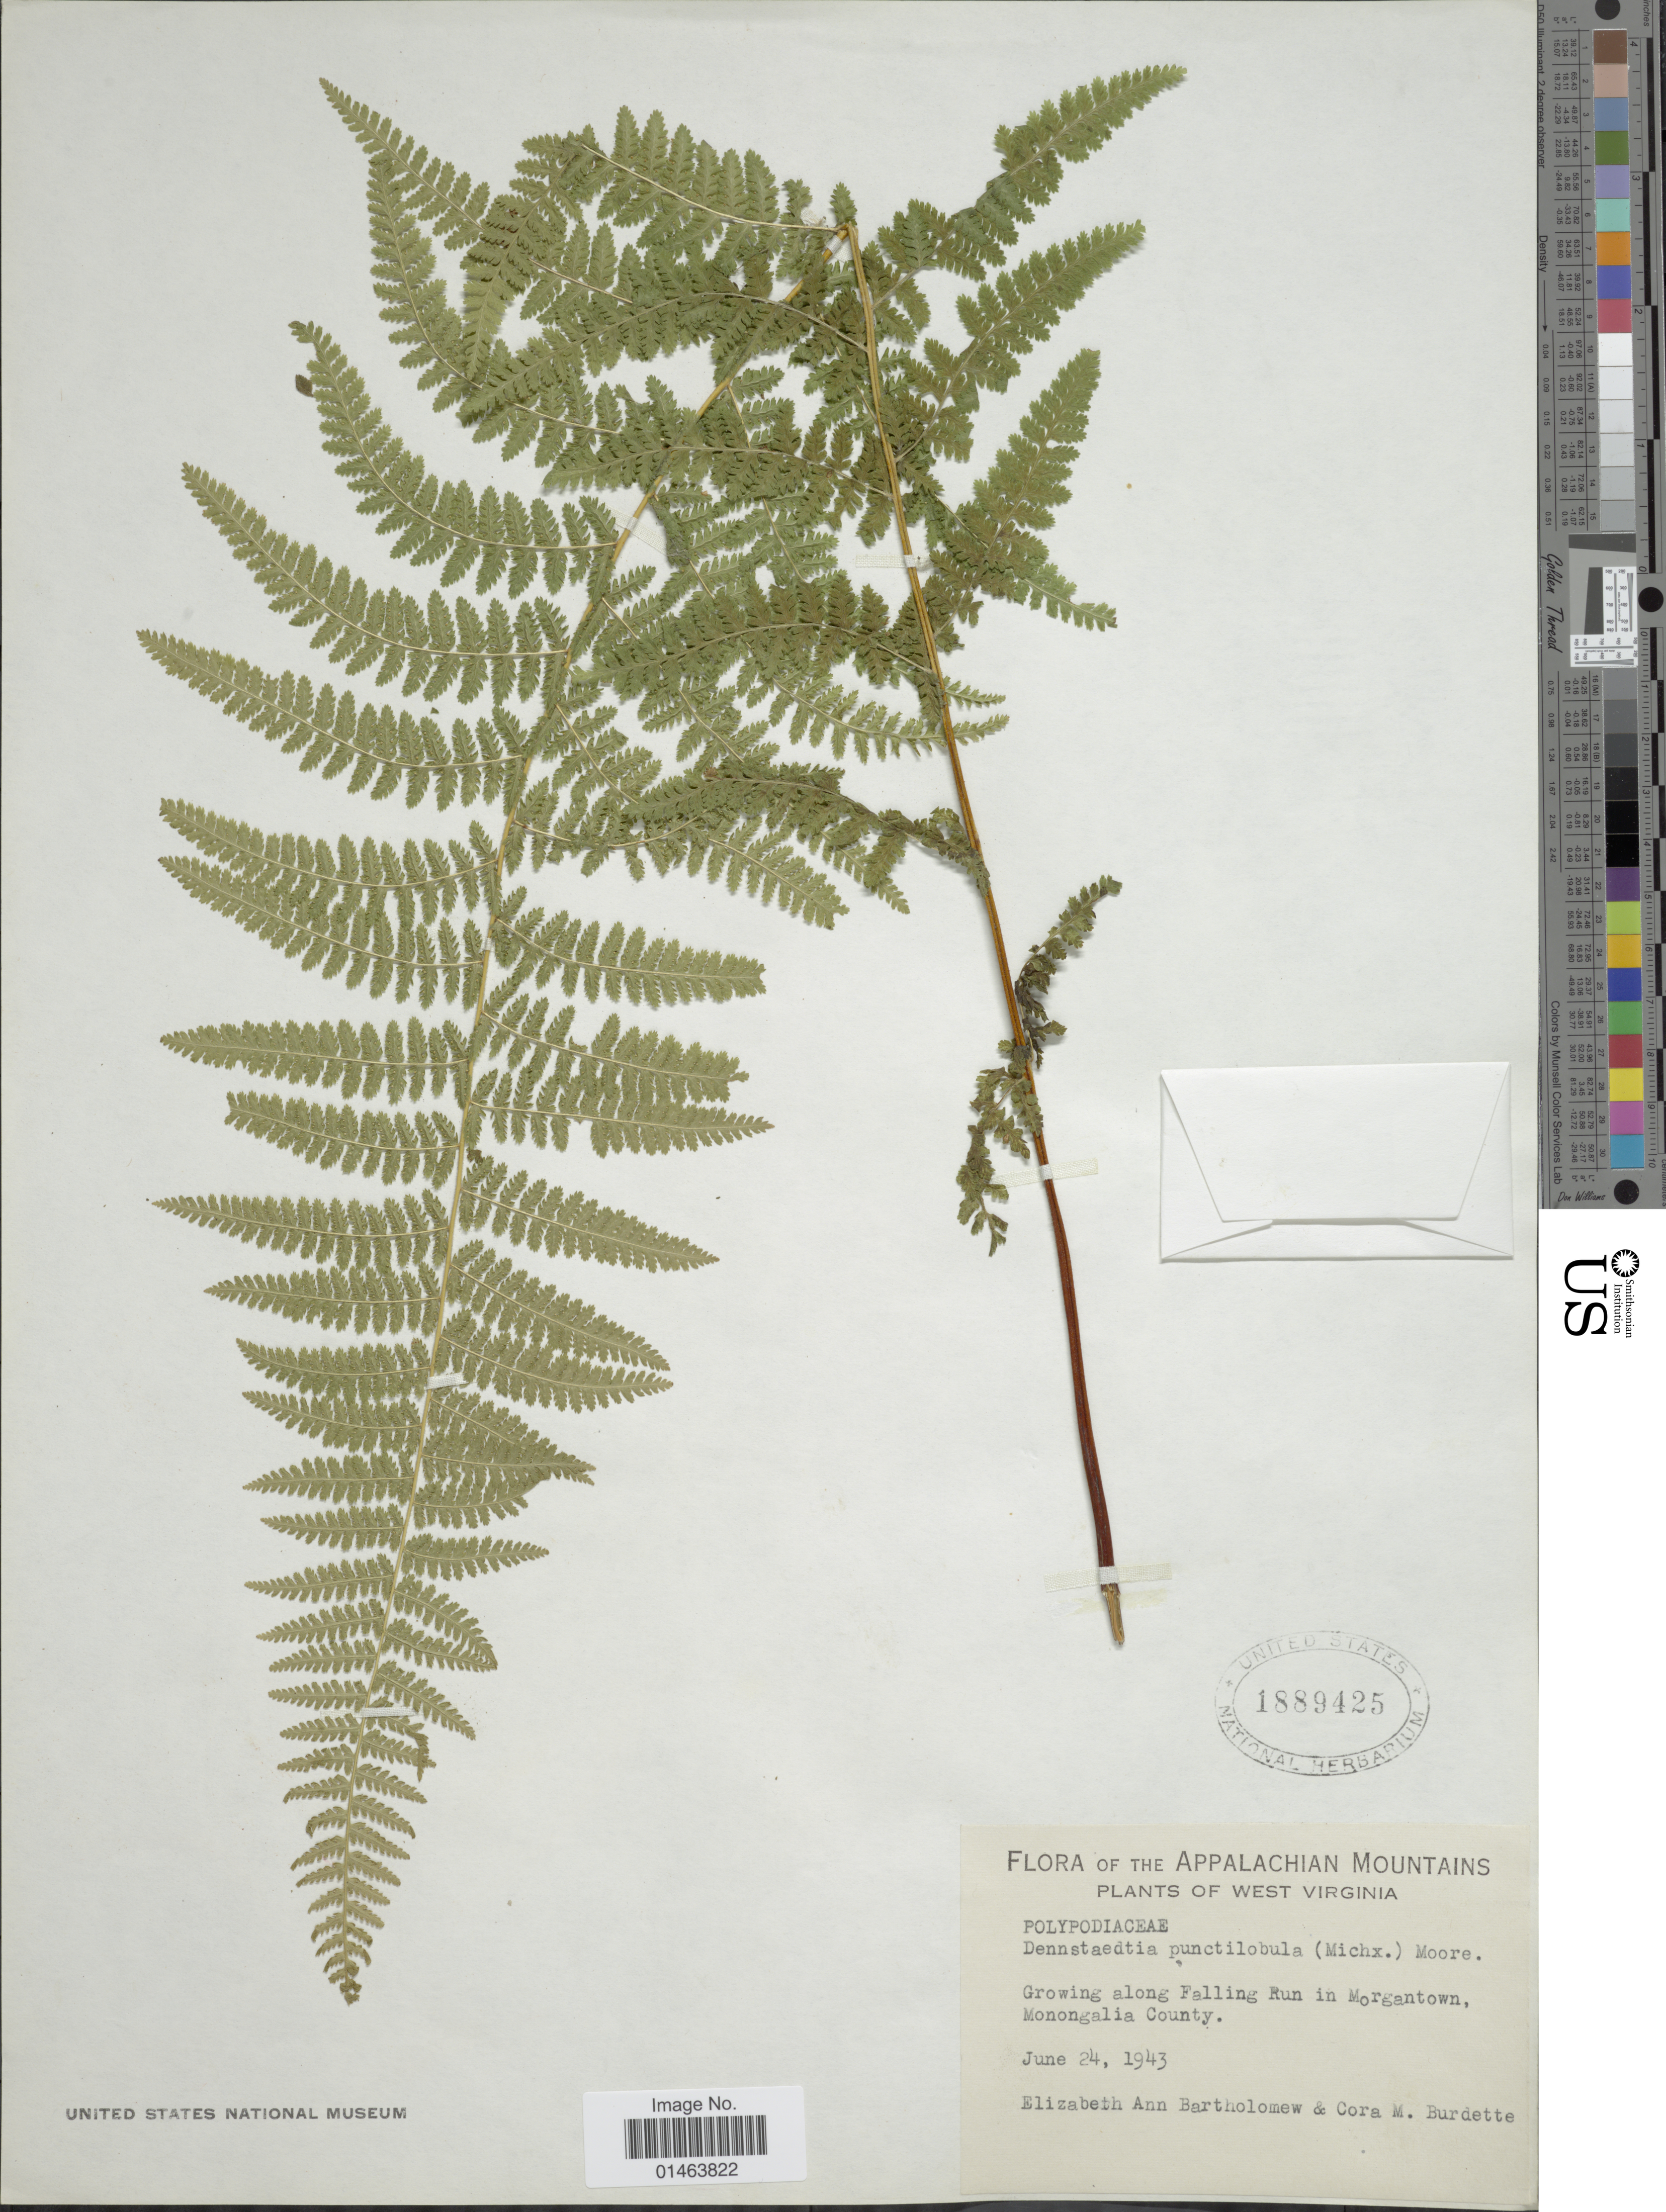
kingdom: Plantae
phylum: Tracheophyta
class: Polypodiopsida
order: Polypodiales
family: Dennstaedtiaceae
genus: Dennstaedtia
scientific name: Dennstaedtia punctilobula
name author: (Michx.) T. Moore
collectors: E. Bartholomew & C. Burdette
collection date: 1943-06-24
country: United States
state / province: West Virginia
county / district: Monongalia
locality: The Appalachian Mountains, growing along Falling Run in Moragantown, Mongonalia County.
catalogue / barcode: US 1889425